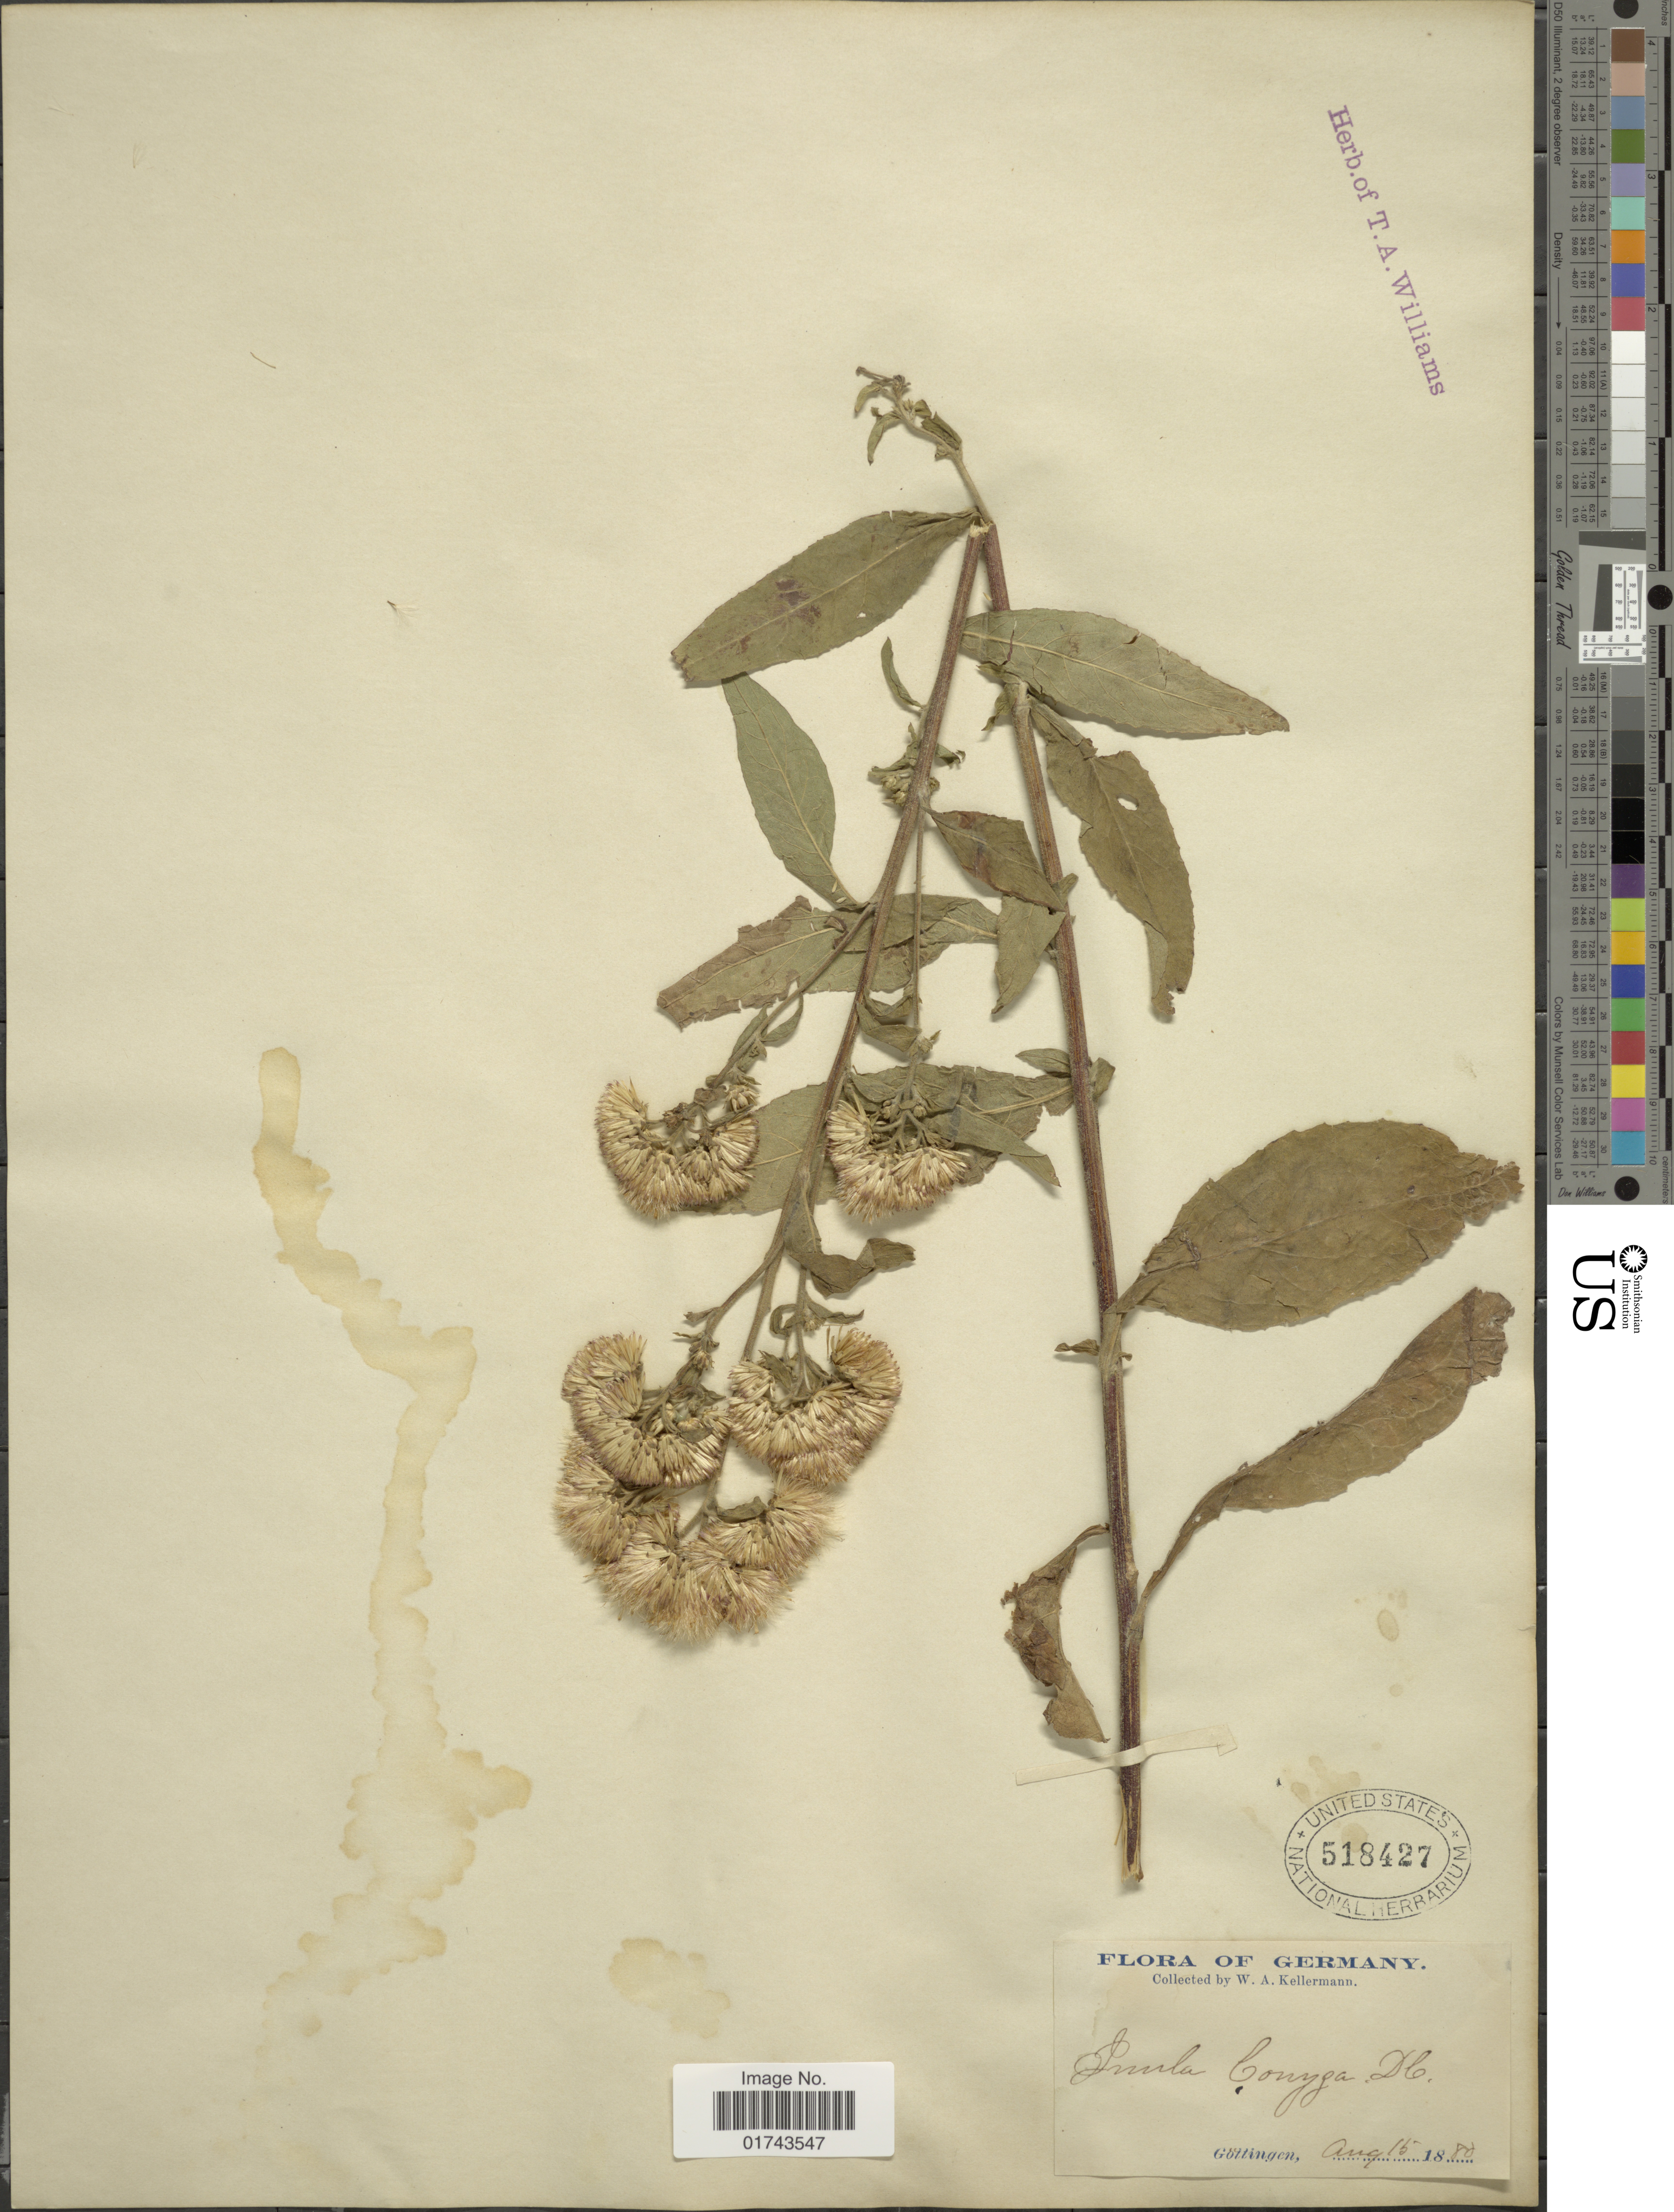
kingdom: Plantae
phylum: Tracheophyta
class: Magnoliopsida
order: Asterales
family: Asteraceae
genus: Inula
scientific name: Inula conyzae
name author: (Griess.) DC.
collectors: W. Kellerman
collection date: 1880-08-15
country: Germany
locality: Gottingen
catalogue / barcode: US 518427